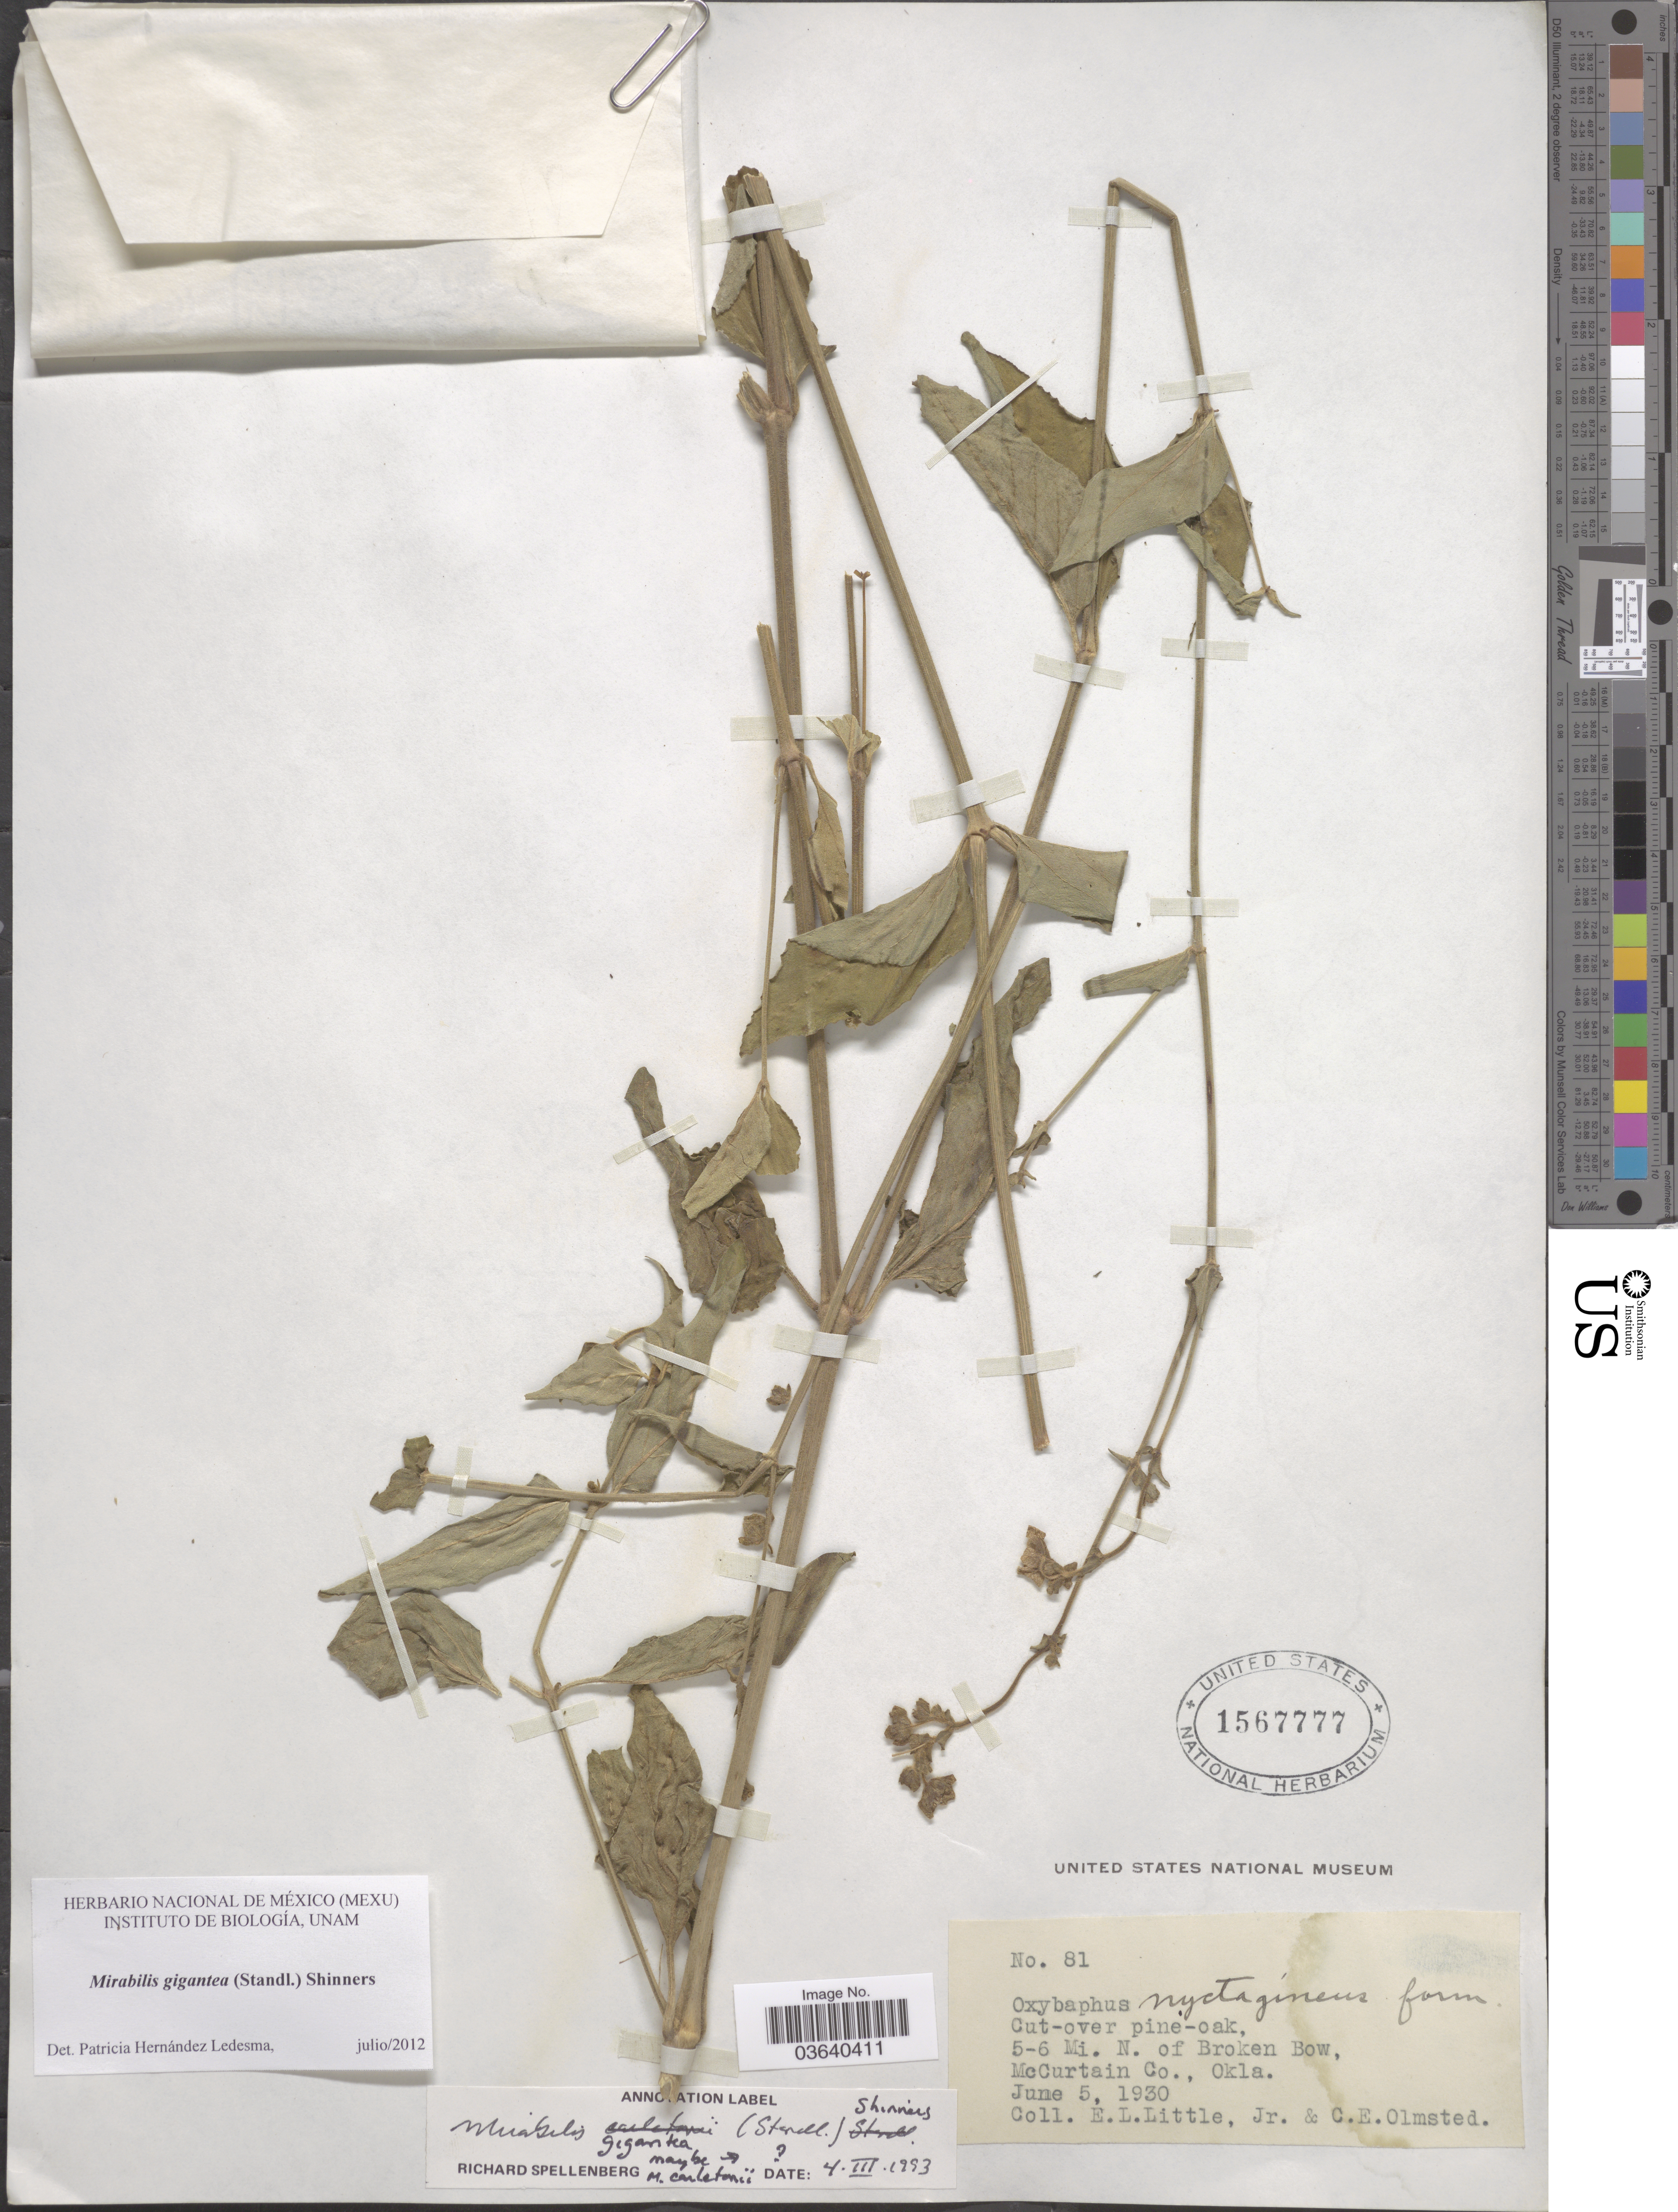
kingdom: Plantae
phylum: Tracheophyta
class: Magnoliopsida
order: Caryophyllales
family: Nyctaginaceae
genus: Mirabilis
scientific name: Mirabilis gigantea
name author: (Standl.) Shinners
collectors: E. L. Little & C. Olmsted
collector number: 81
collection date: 1930-06-05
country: United States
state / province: Oklahoma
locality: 5-6 Mi. N. of Broken Bow, McCurtain Co.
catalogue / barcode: US 1567777